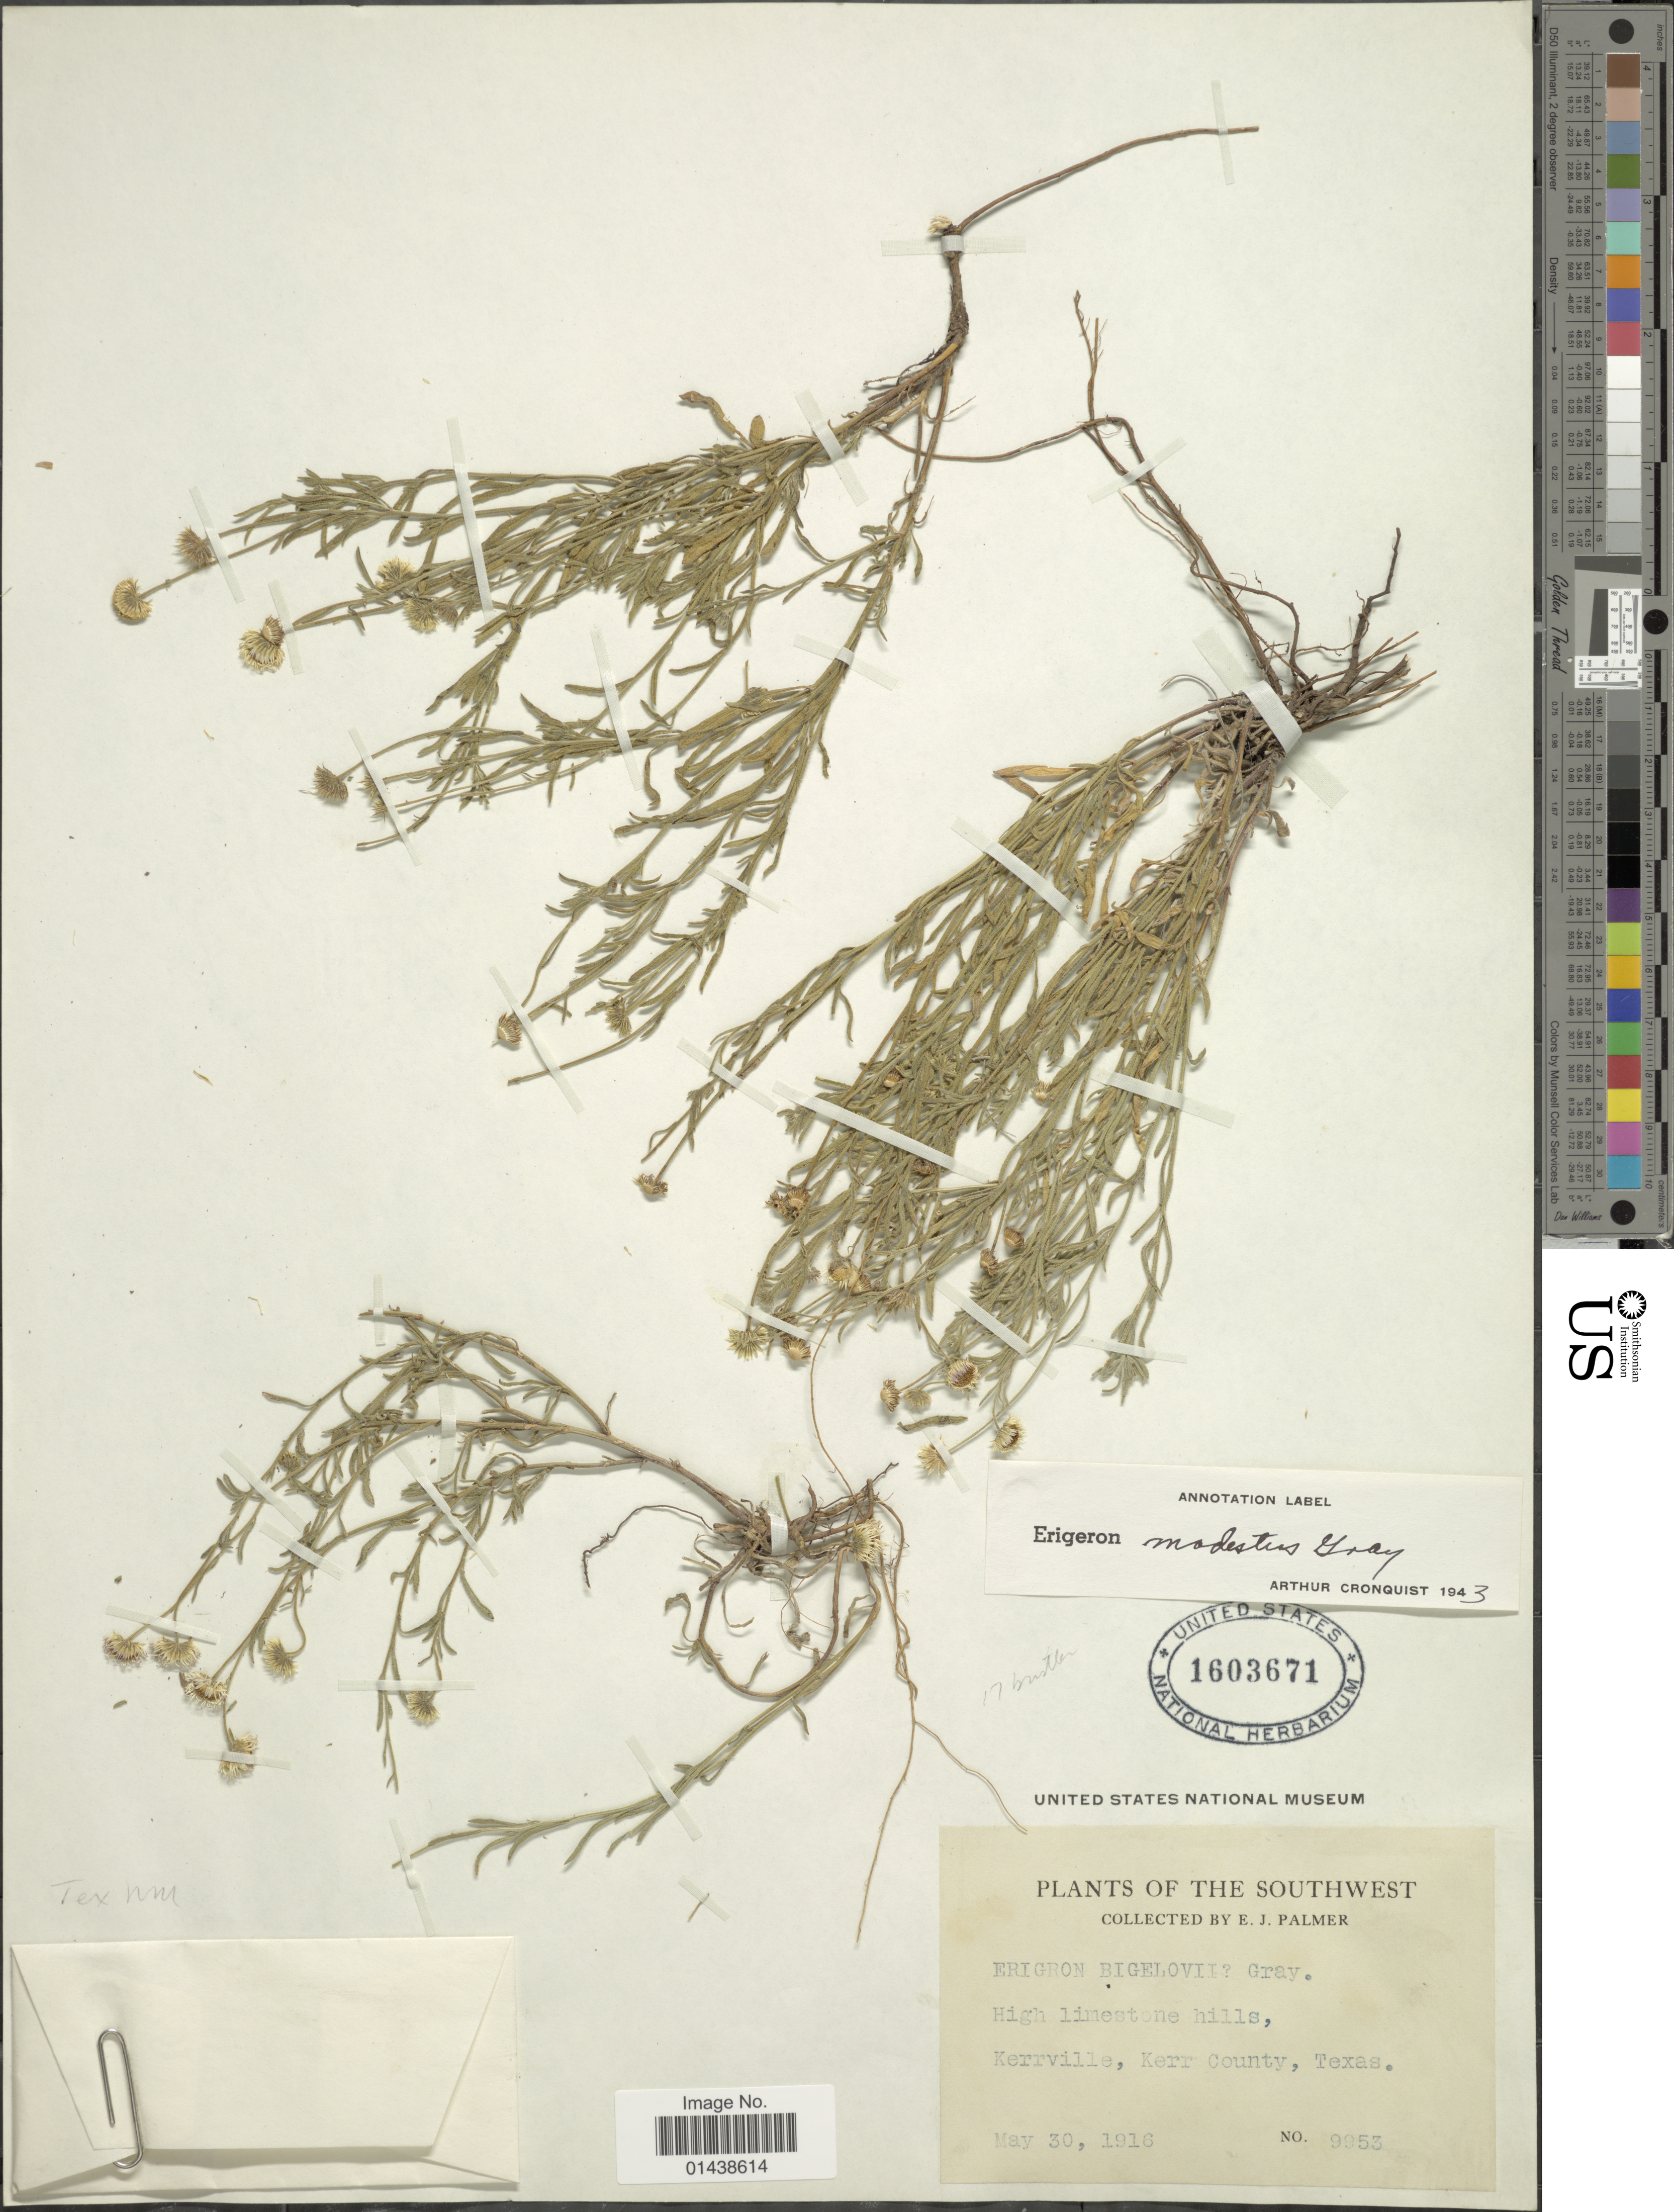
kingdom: Plantae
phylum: Tracheophyta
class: Magnoliopsida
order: Asterales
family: Asteraceae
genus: Erigeron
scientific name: Erigeron modestus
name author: A. Gray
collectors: E. J. Palmer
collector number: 9953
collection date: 1916-05-30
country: United States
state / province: Texas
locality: Southwest. Kerrville, Kerr County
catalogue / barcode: US 1603671